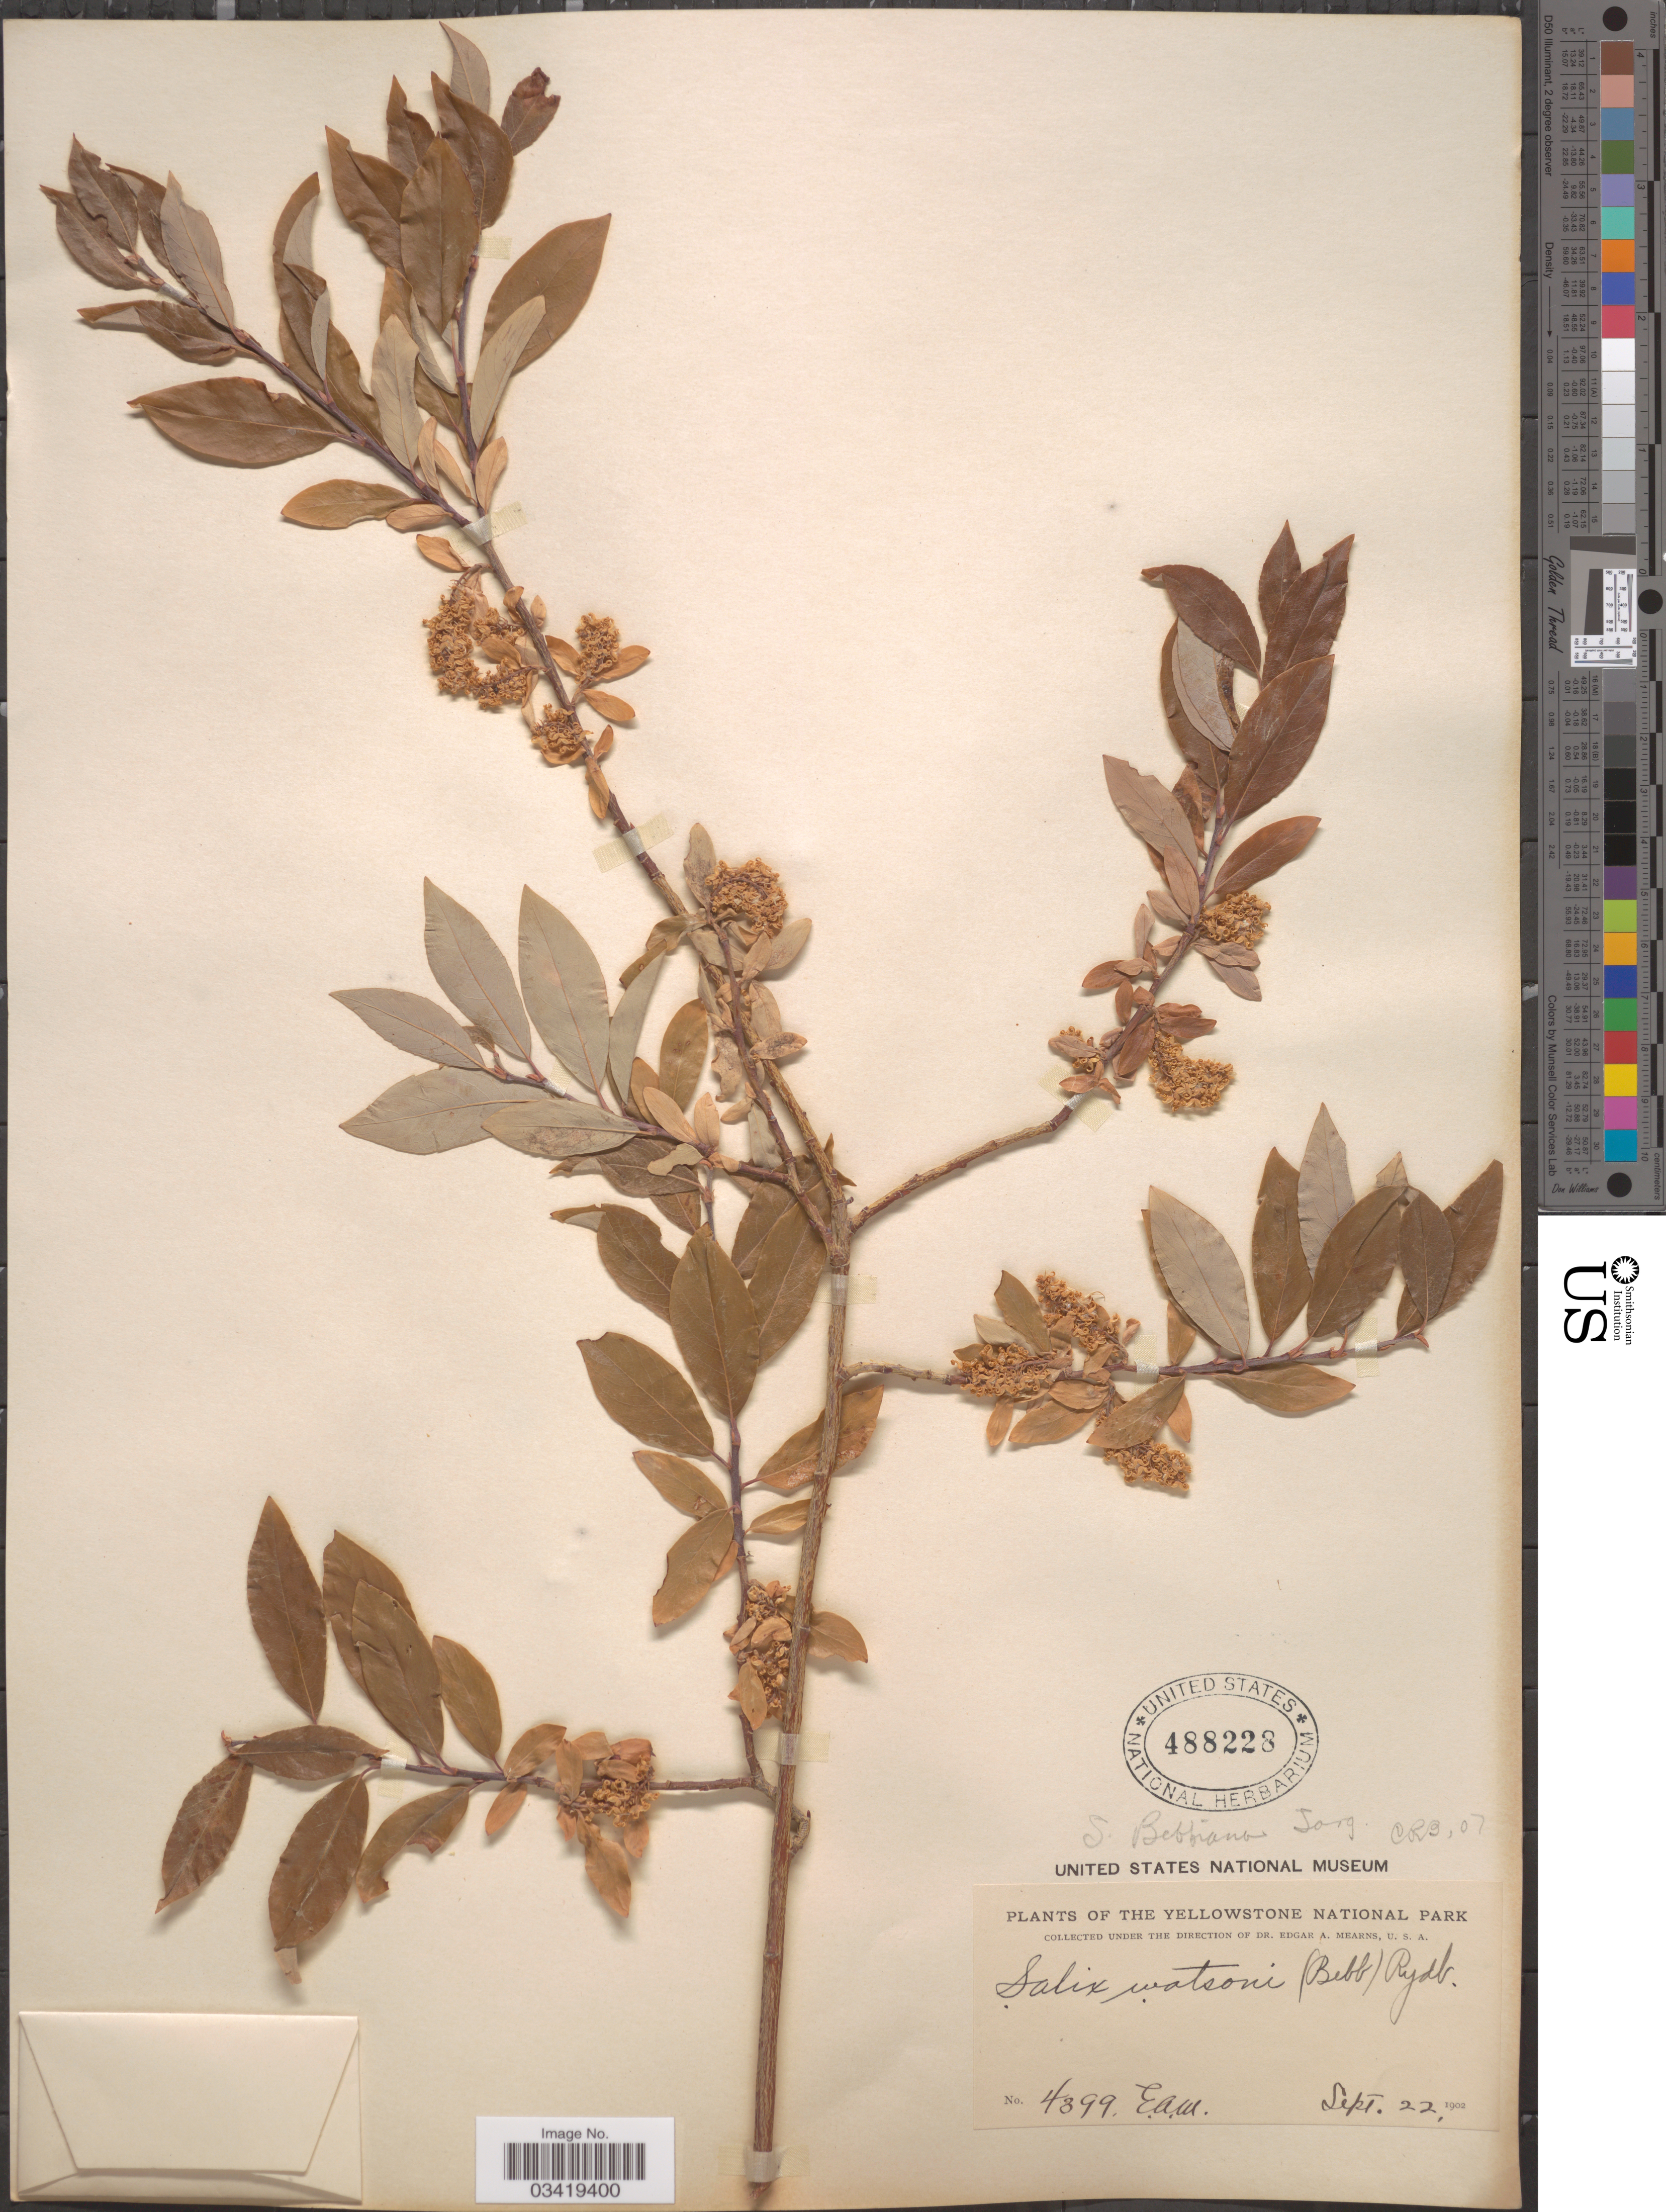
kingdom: Plantae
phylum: Tracheophyta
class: Magnoliopsida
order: Malpighiales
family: Salicaceae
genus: Salix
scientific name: Salix bebbiana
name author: Sarg.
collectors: E. A. Mearns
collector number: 4399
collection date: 1902-09-22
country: United States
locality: The Yellowstone National Park.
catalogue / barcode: US 488228